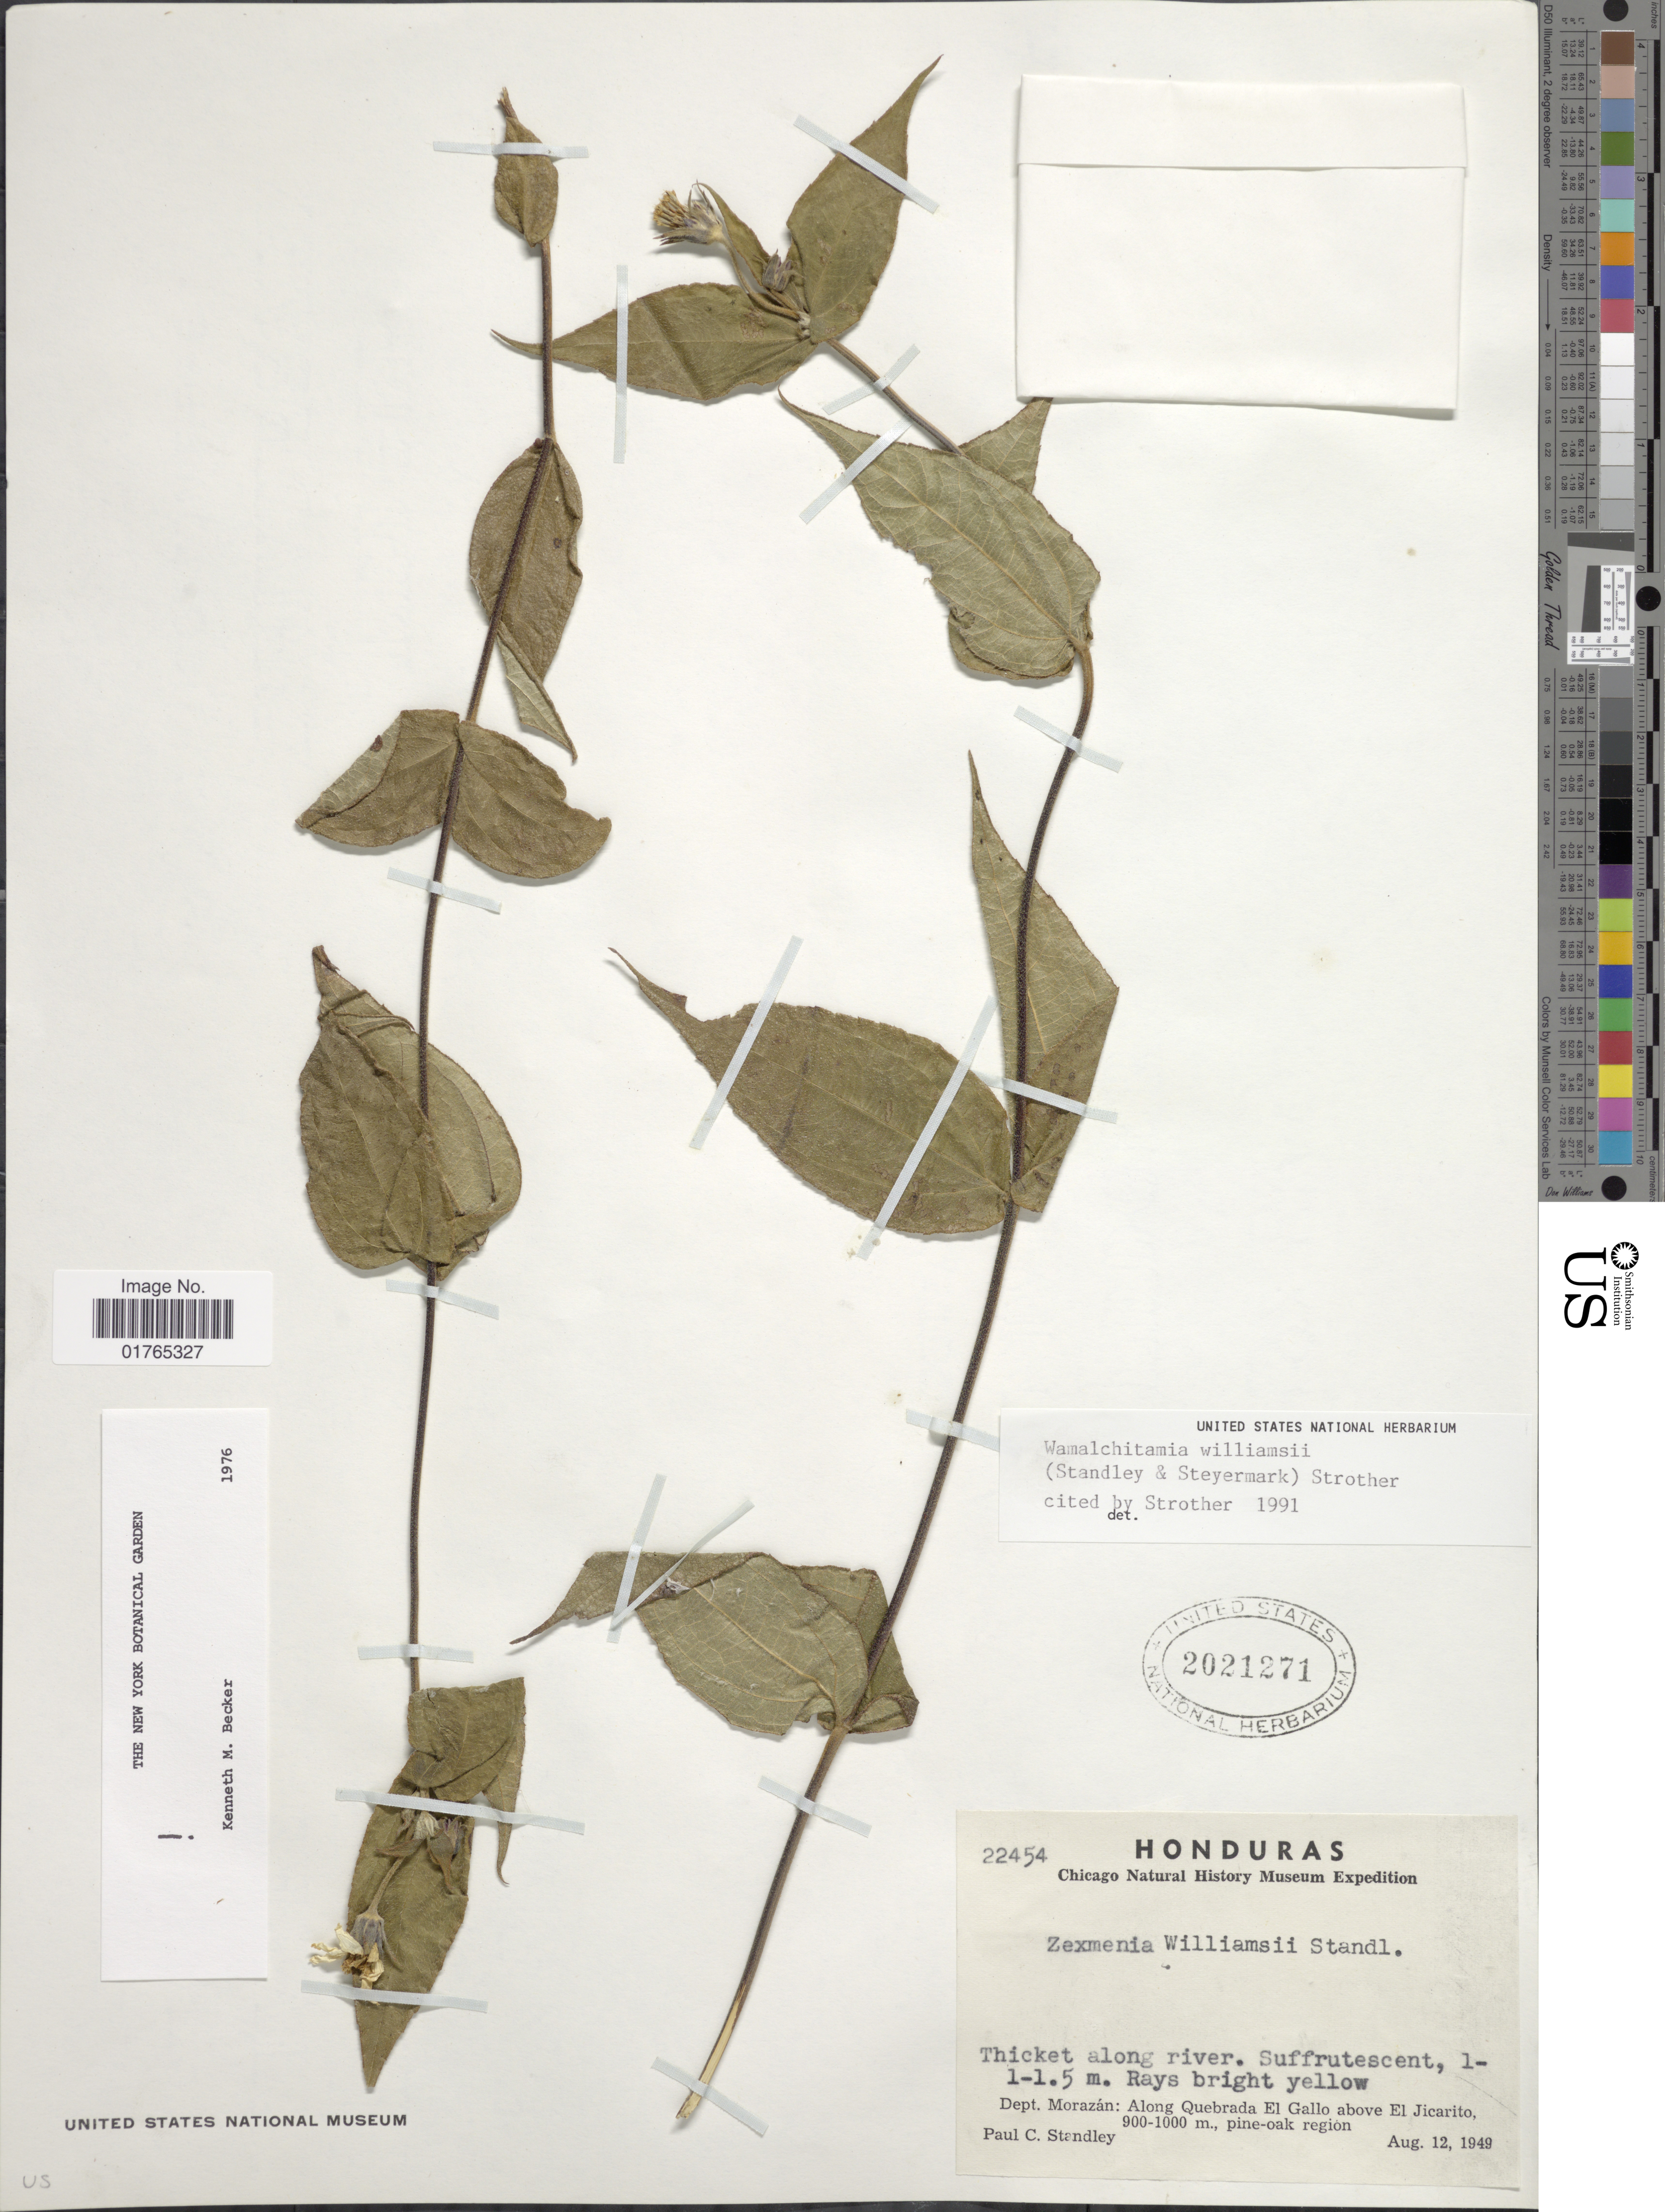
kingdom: Plantae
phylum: Tracheophyta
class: Magnoliopsida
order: Asterales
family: Asteraceae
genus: Wamalchitamia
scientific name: Wamalchitamia williamsii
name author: (Standl. & Steyerm.) Strother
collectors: P. C. Standley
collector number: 22454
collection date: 1949-08-12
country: Honduras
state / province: Fco. Morazán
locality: Thicket along river, Dept. Morazán: along Quebrada El Gallo above El Jicarito, pine-oak region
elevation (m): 900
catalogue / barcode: US 2021271